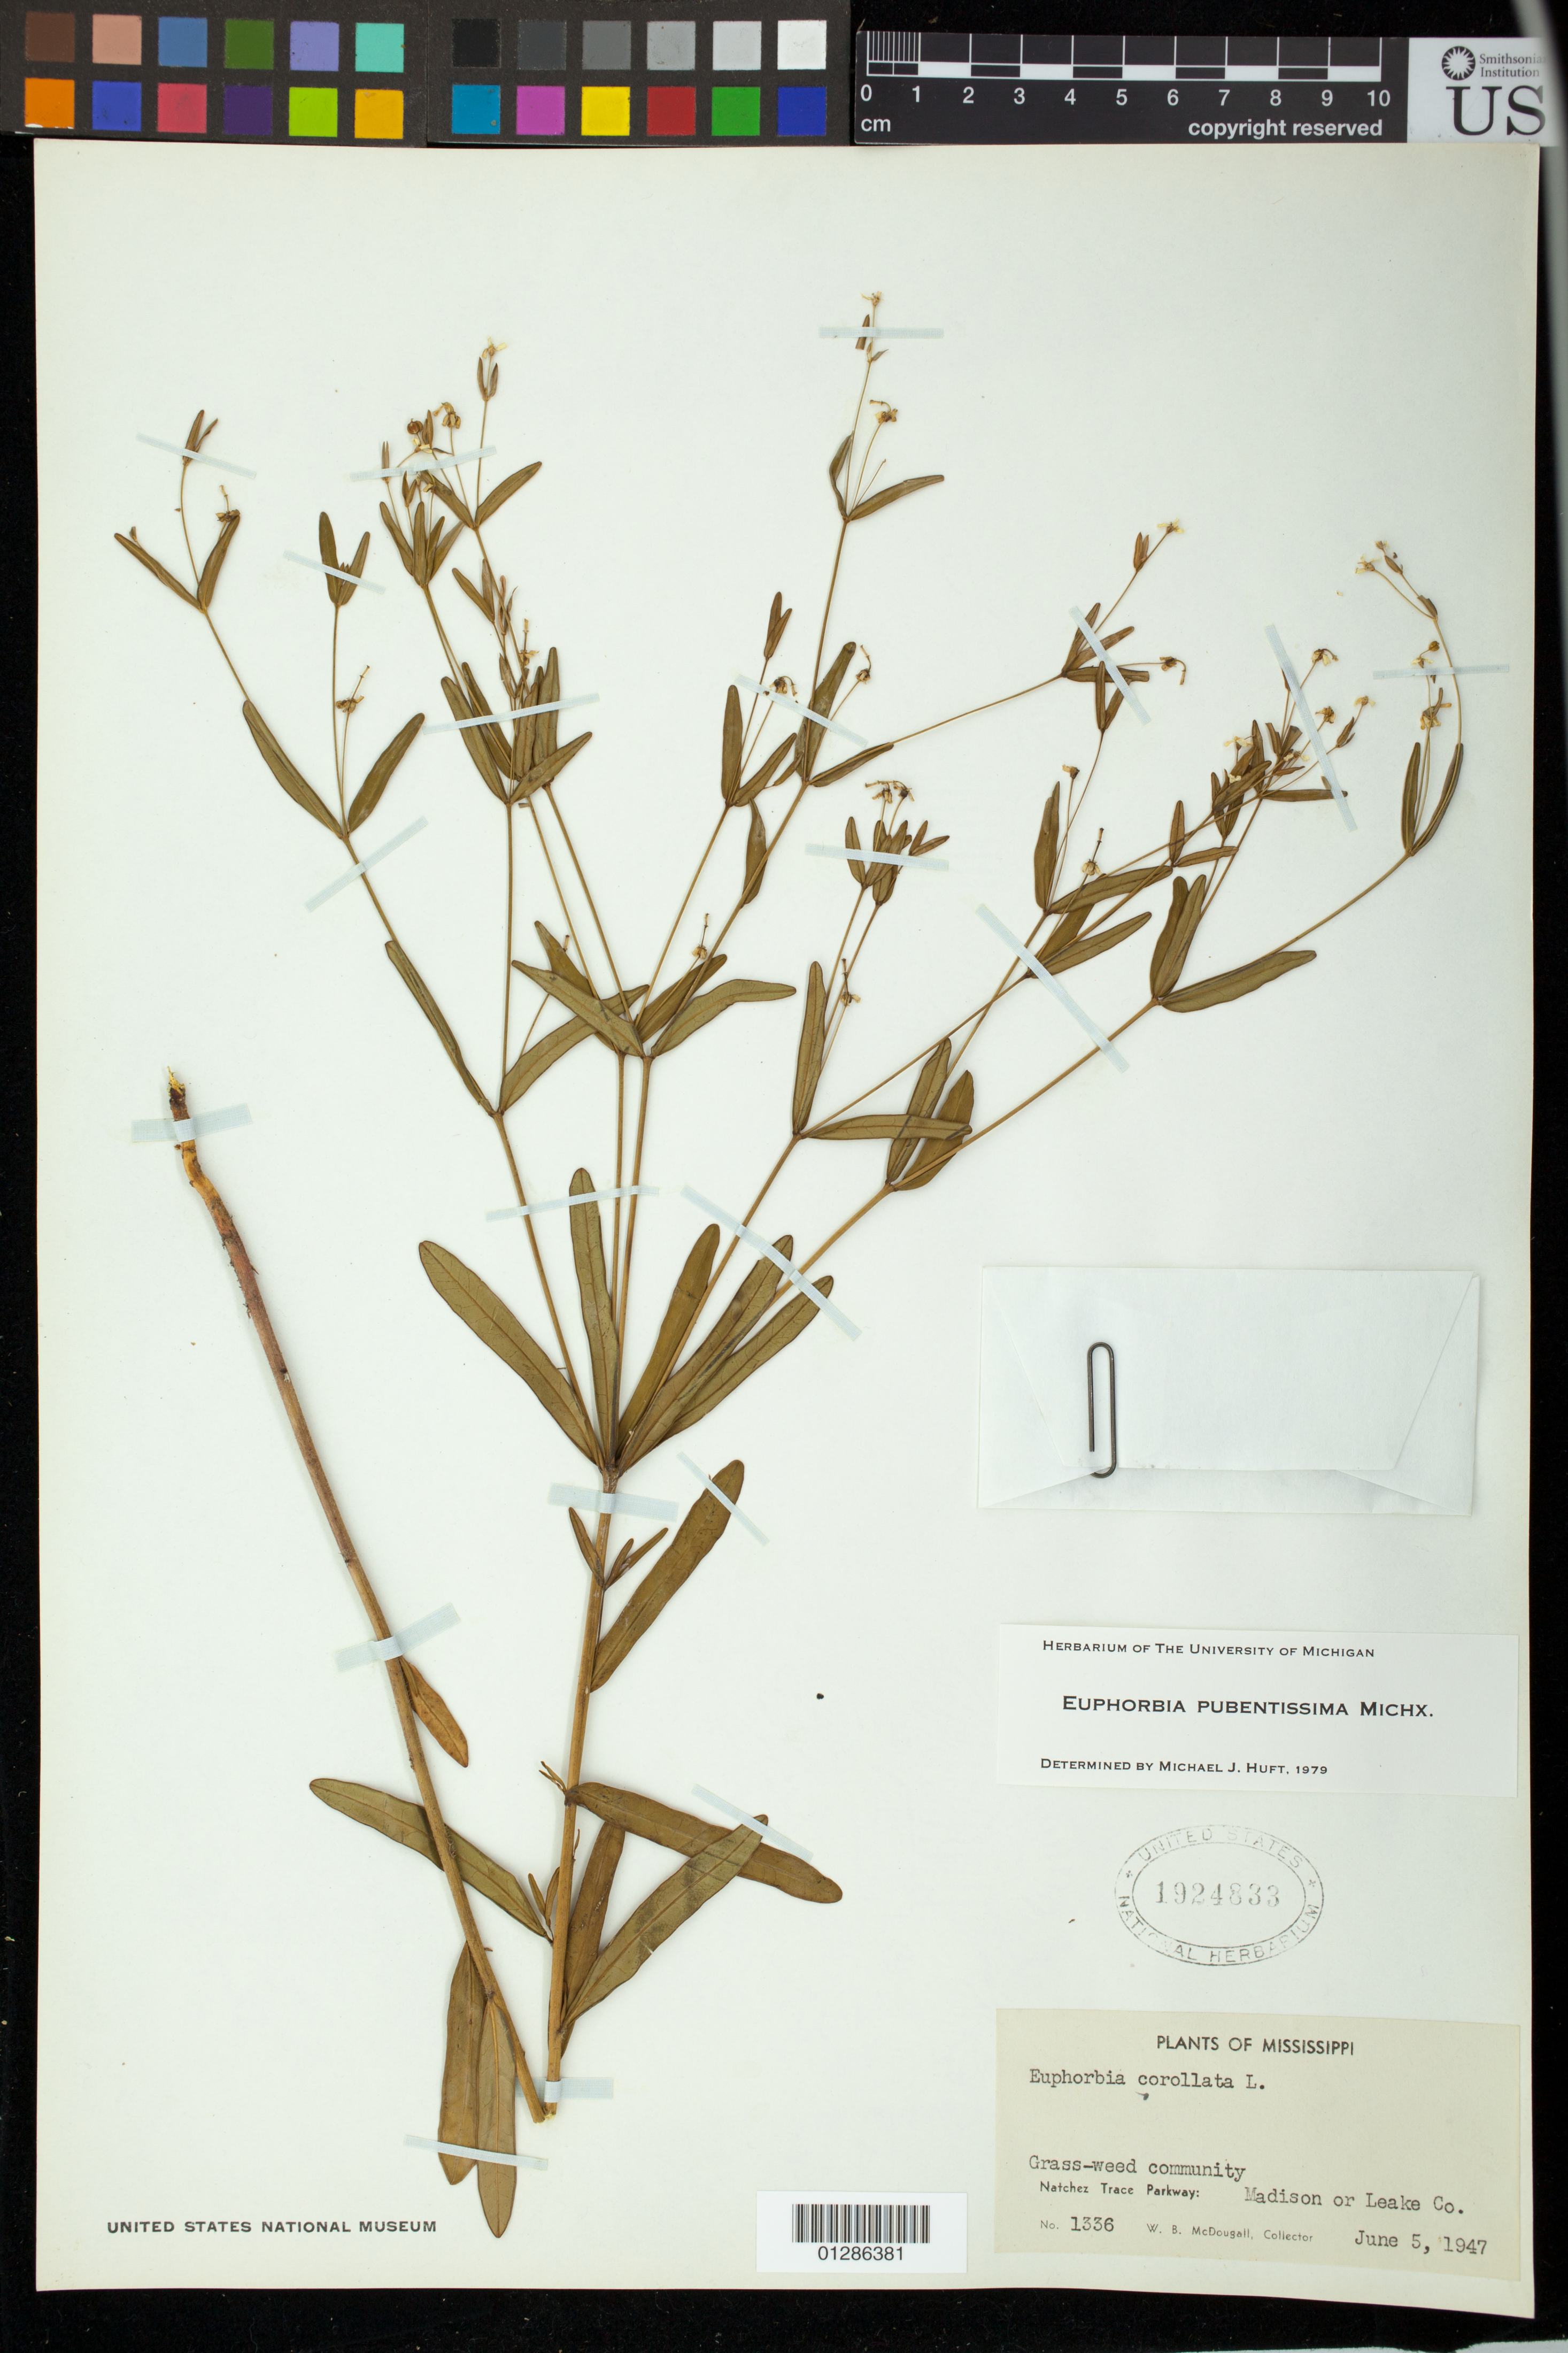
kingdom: Plantae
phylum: Tracheophyta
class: Magnoliopsida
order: Malpighiales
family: Euphorbiaceae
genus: Euphorbia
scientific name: Euphorbia pubentissima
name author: Michx.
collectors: W. B. McDougall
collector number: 1336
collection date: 1947-06-05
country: United States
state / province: Mississippi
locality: Natchez Trace Parkway: Madison or Leake Co.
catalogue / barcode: US 1924833